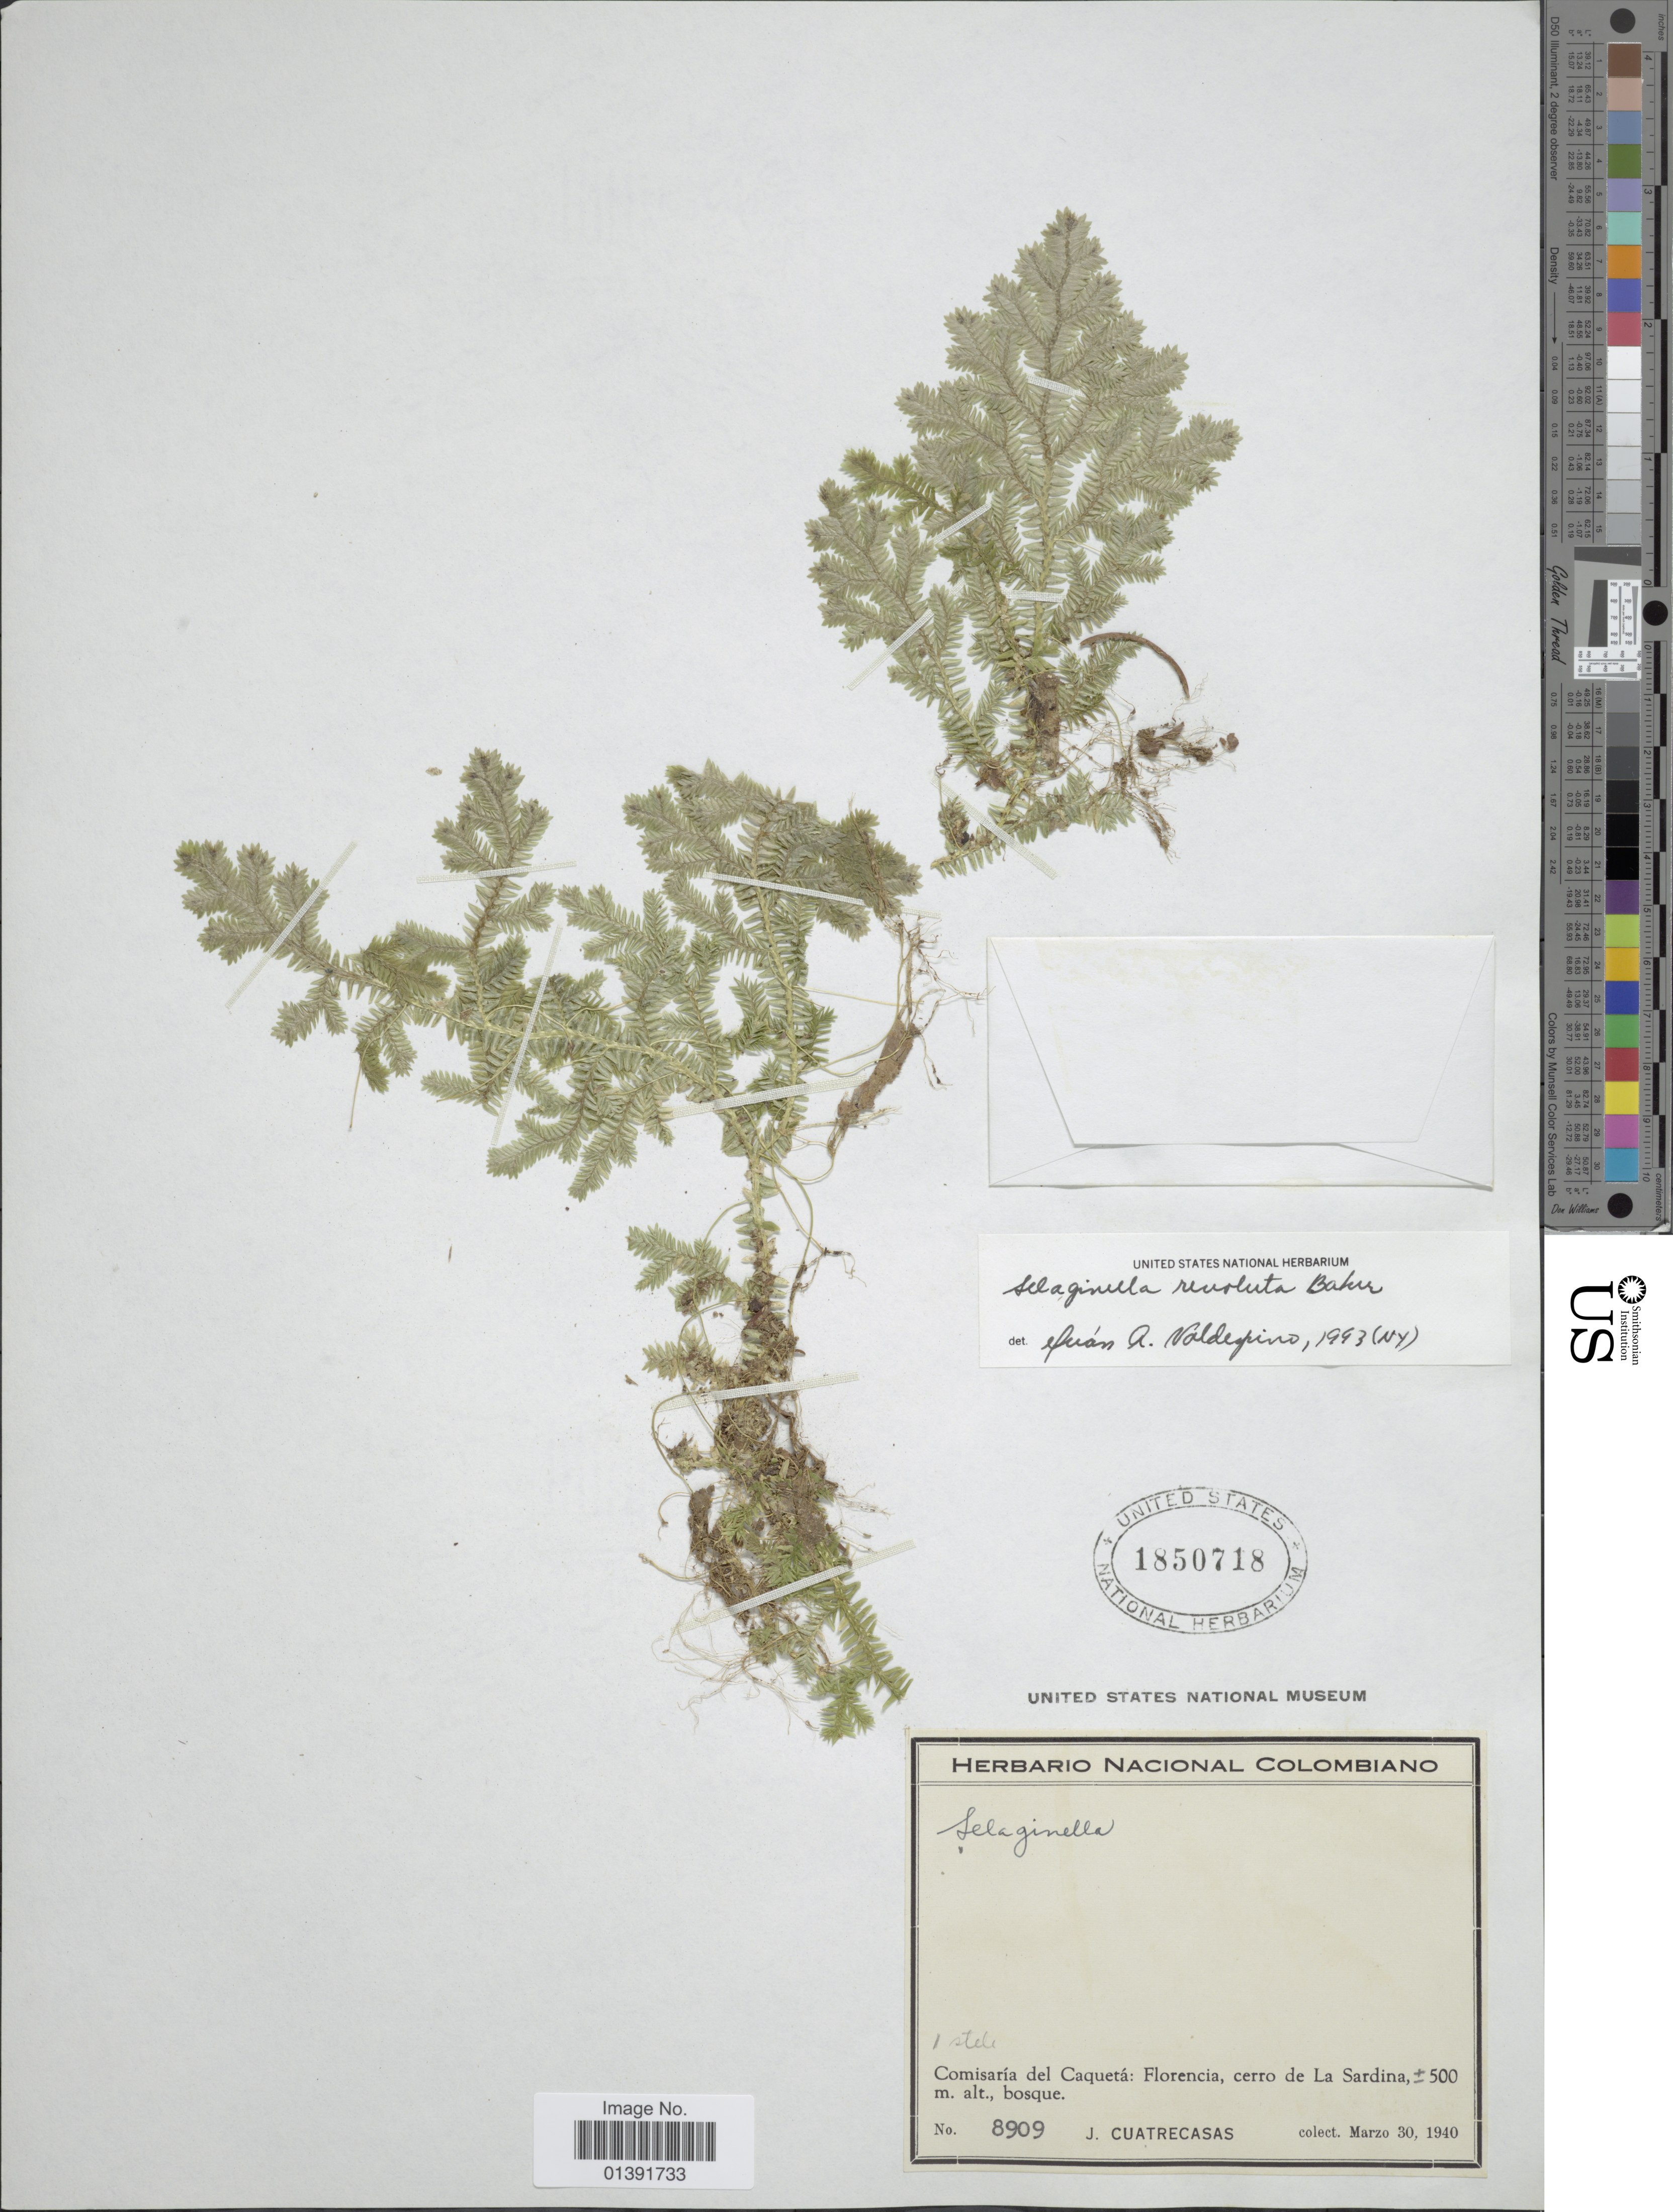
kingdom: Plantae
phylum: Tracheophyta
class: Lycopodiopsida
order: Selaginellales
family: Selaginellaceae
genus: Selaginella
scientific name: Selaginella revoluta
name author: Baker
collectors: J. Cuatrecasas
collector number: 8909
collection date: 1940-03-30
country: Colombia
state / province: Caquetá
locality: Florencia, cerro de La Sardina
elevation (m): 500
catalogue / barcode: US 1850718